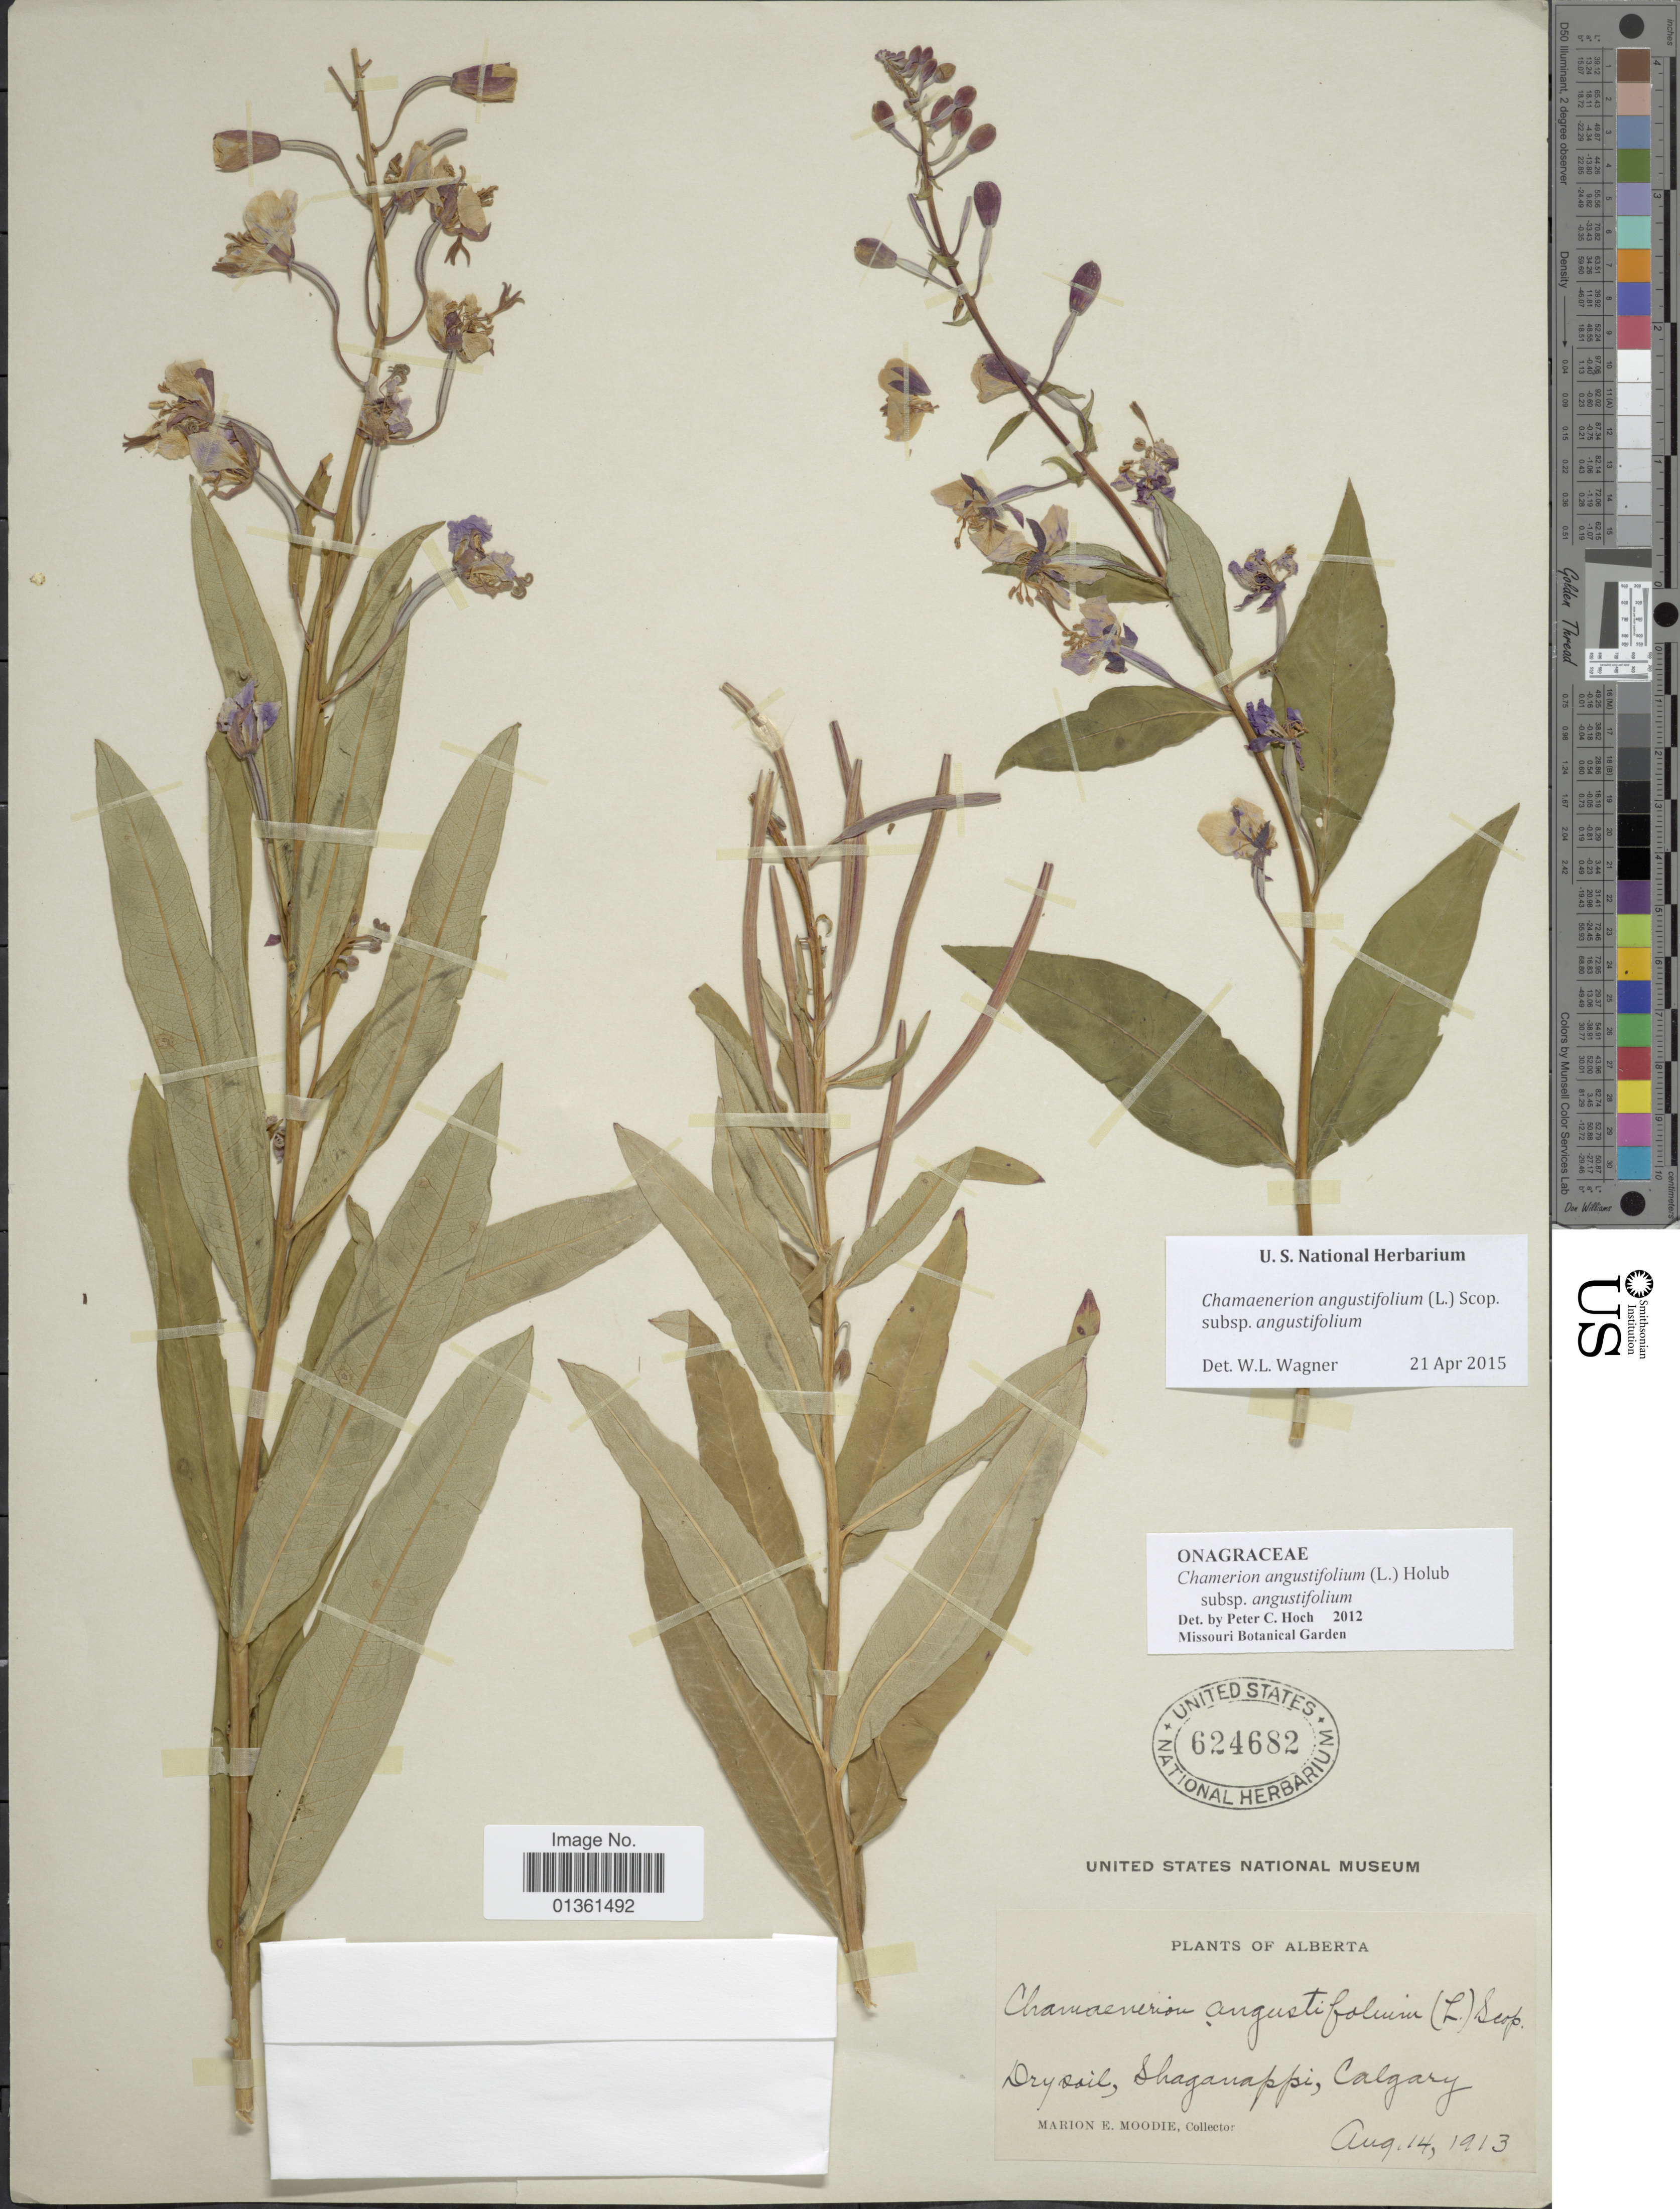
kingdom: Plantae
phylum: Tracheophyta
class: Magnoliopsida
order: Myrtales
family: Onagraceae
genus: Chamaenerion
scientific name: Chamaenerion angustifolium subsp. angustifolium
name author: (L.) Scop.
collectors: M. E. Moodie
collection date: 1913-08-14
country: Canada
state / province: Alberta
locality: Shaganappi, Calgary.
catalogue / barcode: US 624682